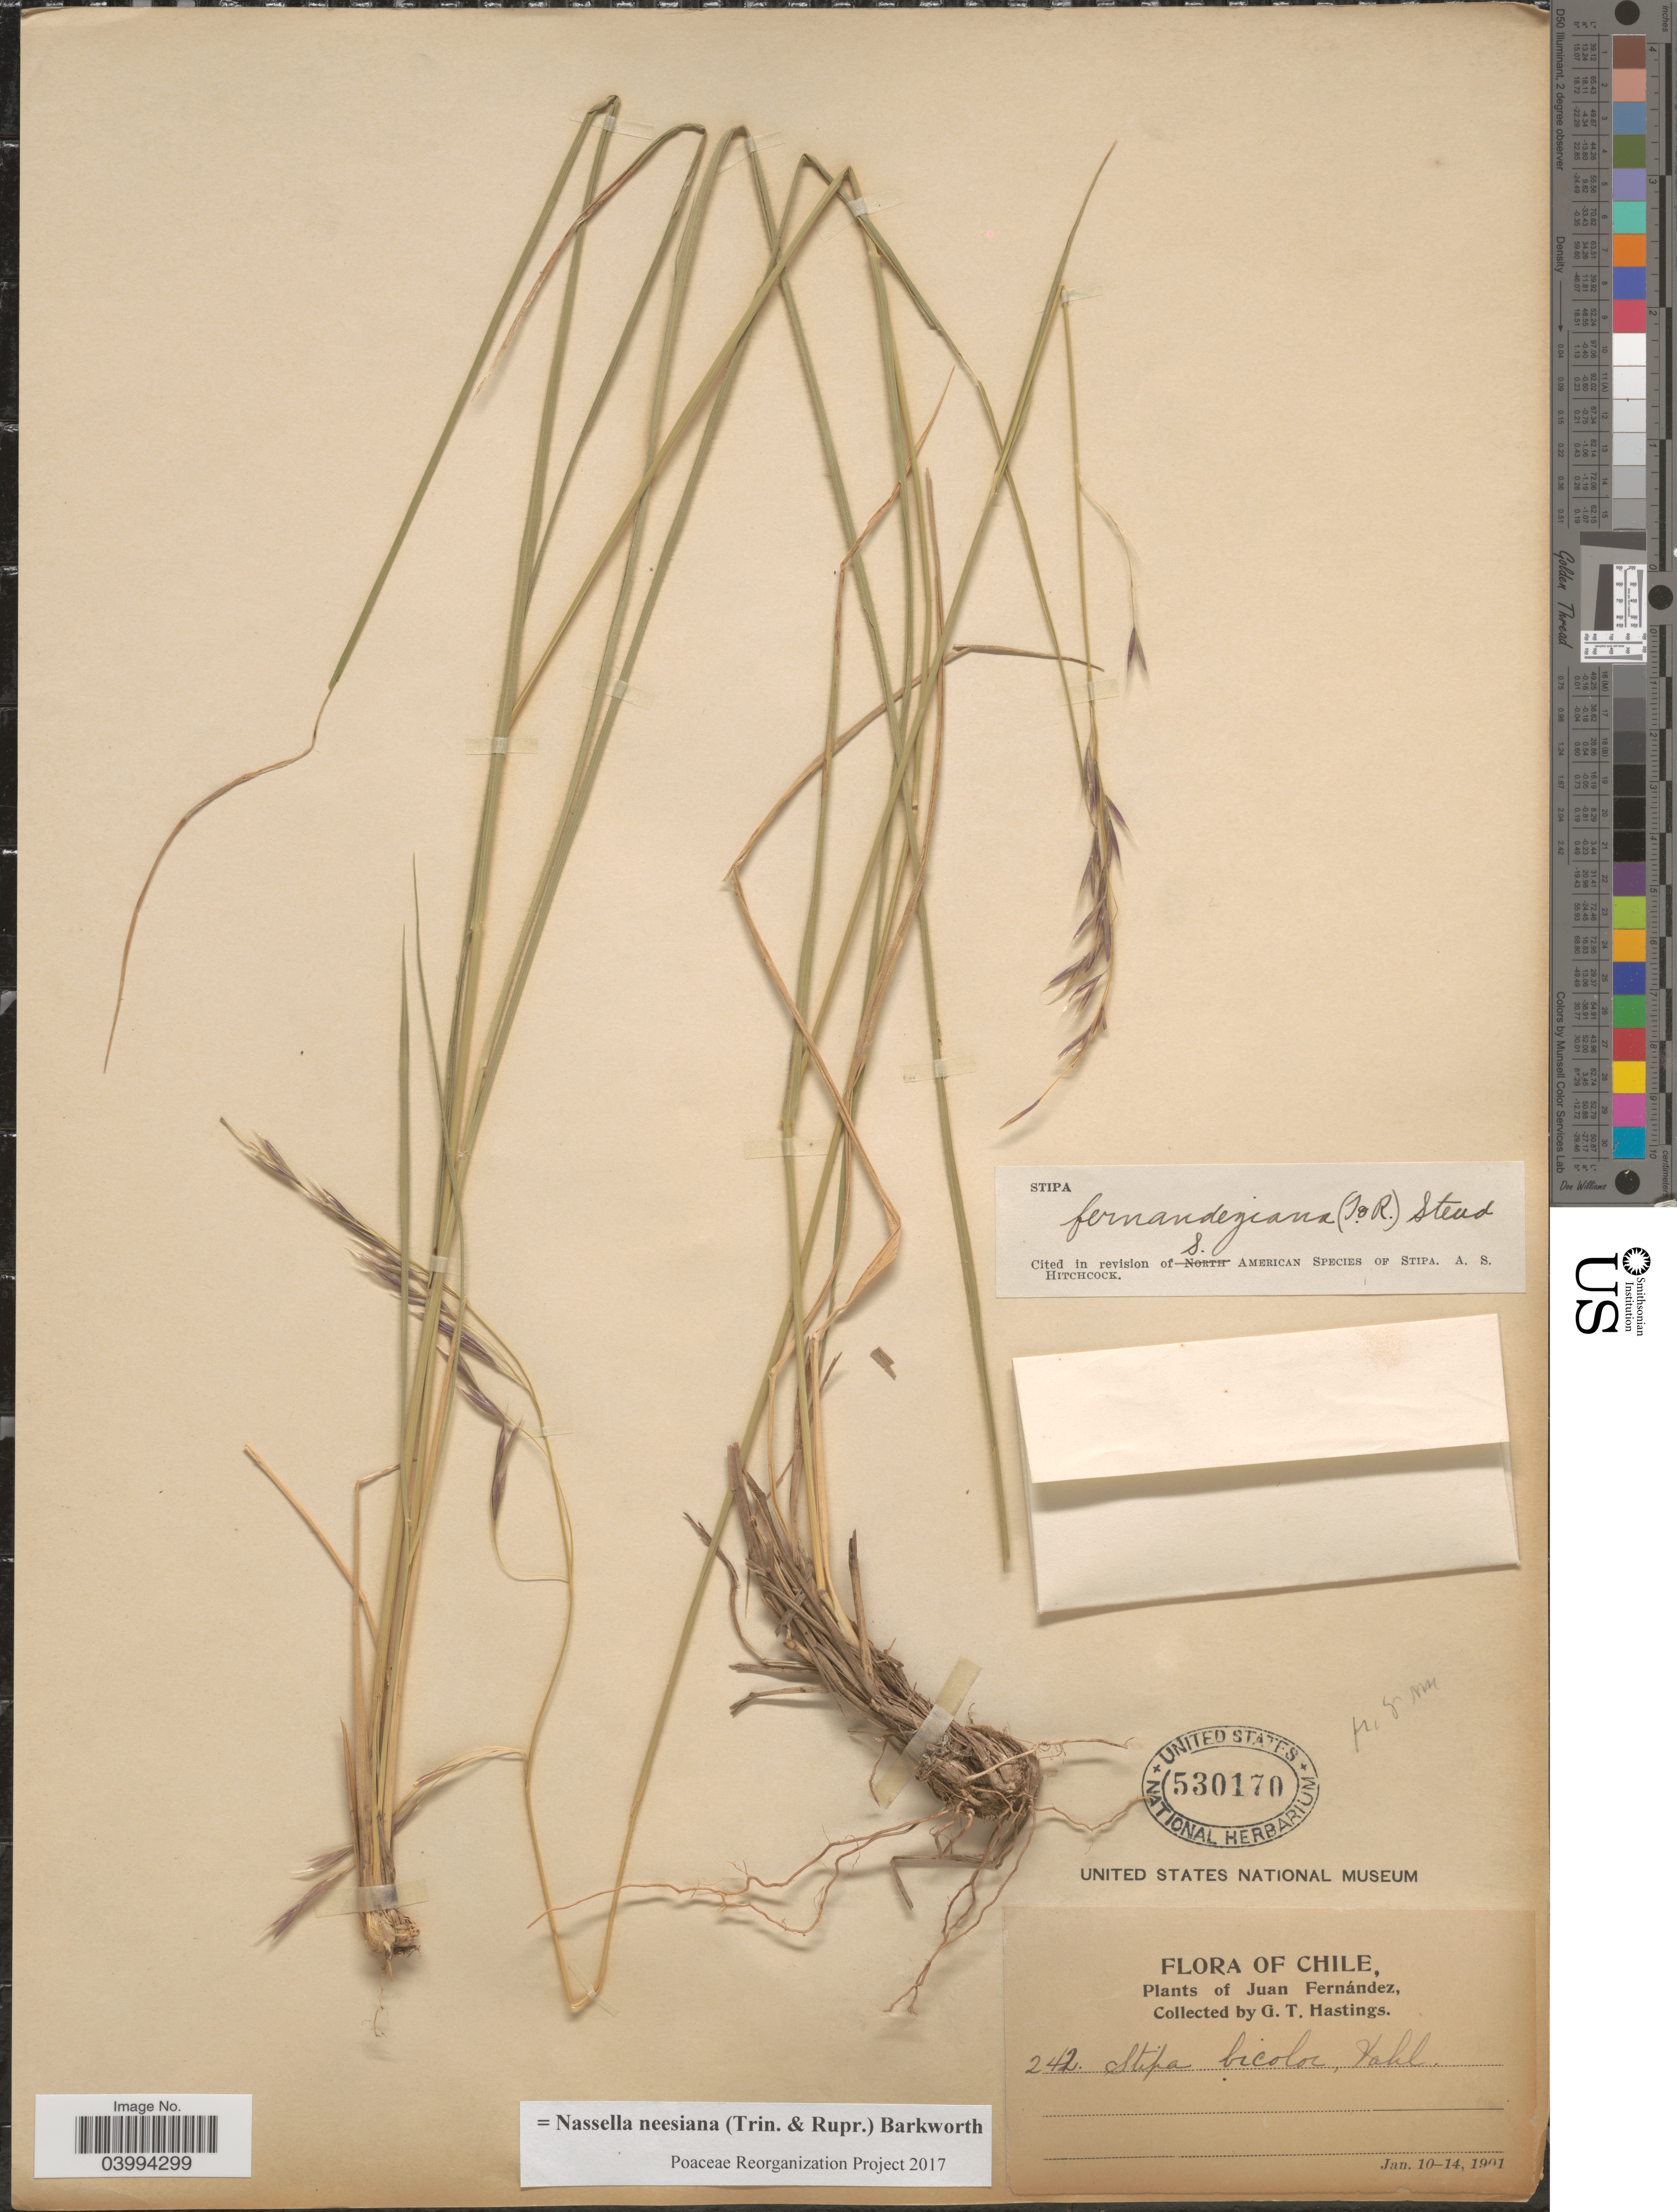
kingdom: Plantae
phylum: Tracheophyta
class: Liliopsida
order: Poales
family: Poaceae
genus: Nassella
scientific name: Nassella neesiana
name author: (Trin. & Rupr.) Barkworth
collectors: G. Hastings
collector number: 242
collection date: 1901-01-10/1901-01-14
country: Chile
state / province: Valparaíso (V)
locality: Juan Fernández.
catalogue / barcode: US 530170